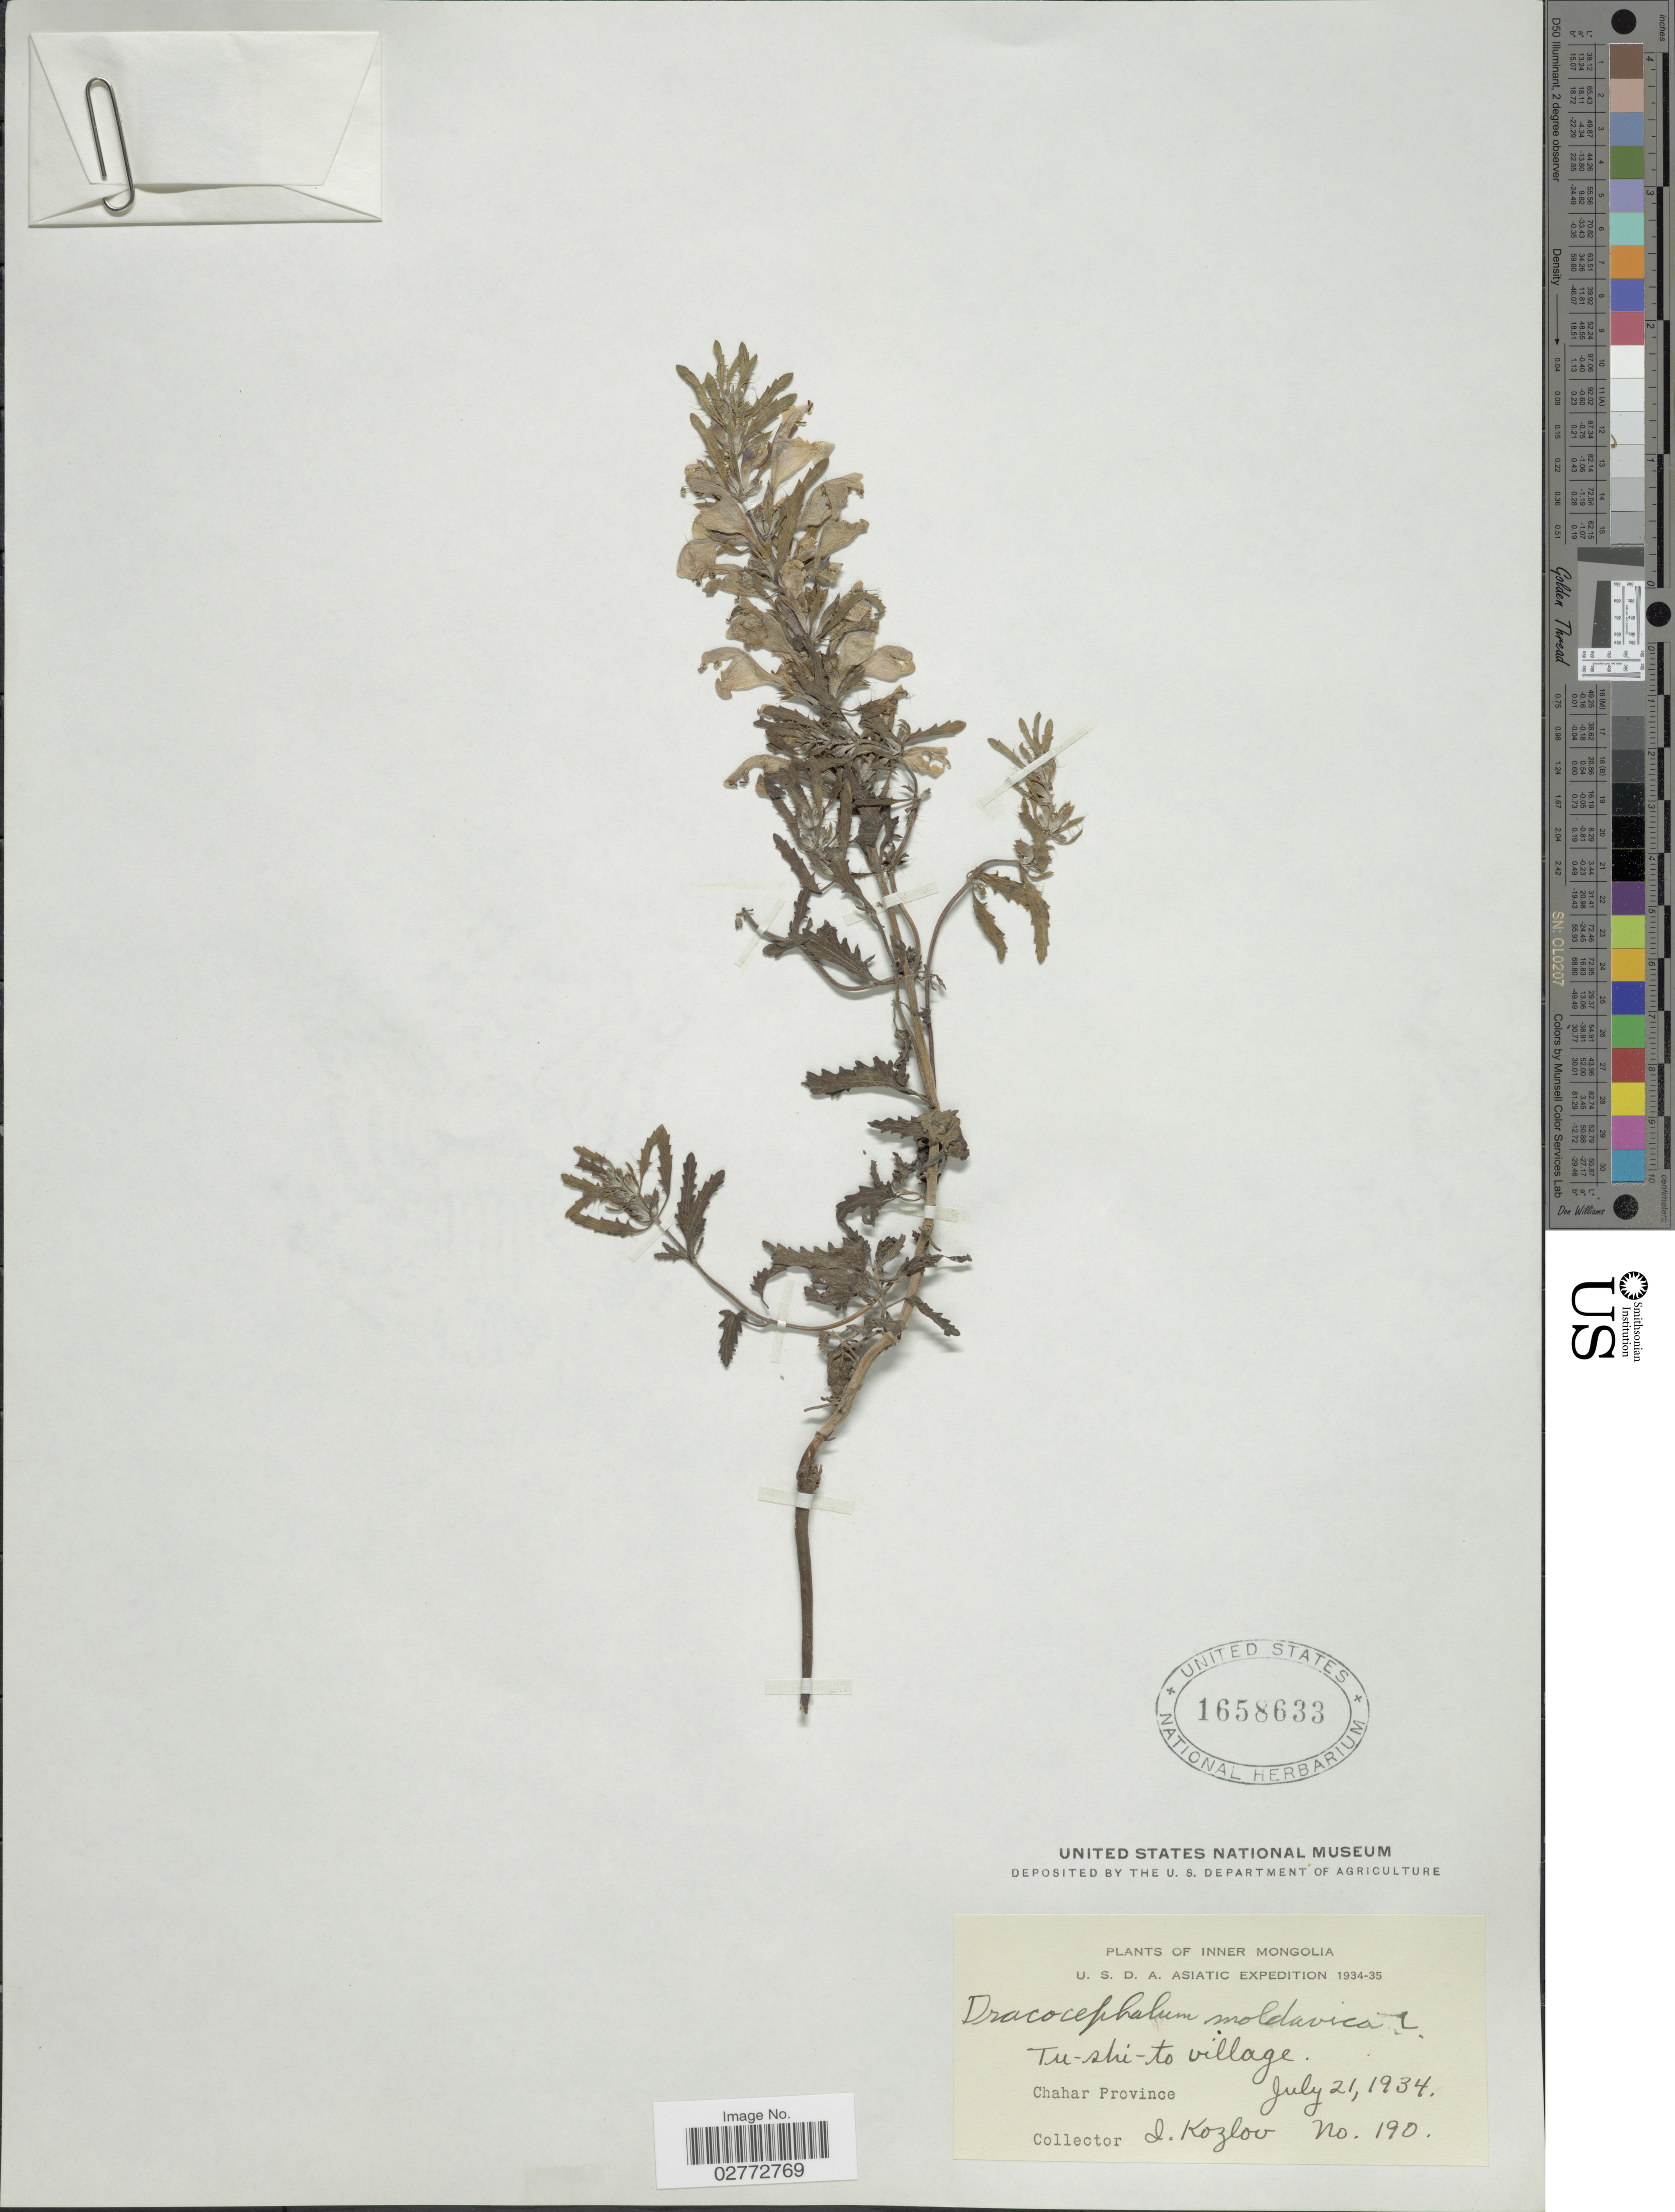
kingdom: Plantae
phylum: Tracheophyta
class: Magnoliopsida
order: Lamiales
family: Lamiaceae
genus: Dracocephalum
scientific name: Dracocephalum moldavica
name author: L.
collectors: I. Kozlov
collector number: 190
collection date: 1934-07-21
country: China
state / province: Nei Monggol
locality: Inner Mongolia. U.S.D.A. Asiatic. Tu-shi-to village. Chahar Province.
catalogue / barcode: US 1658633